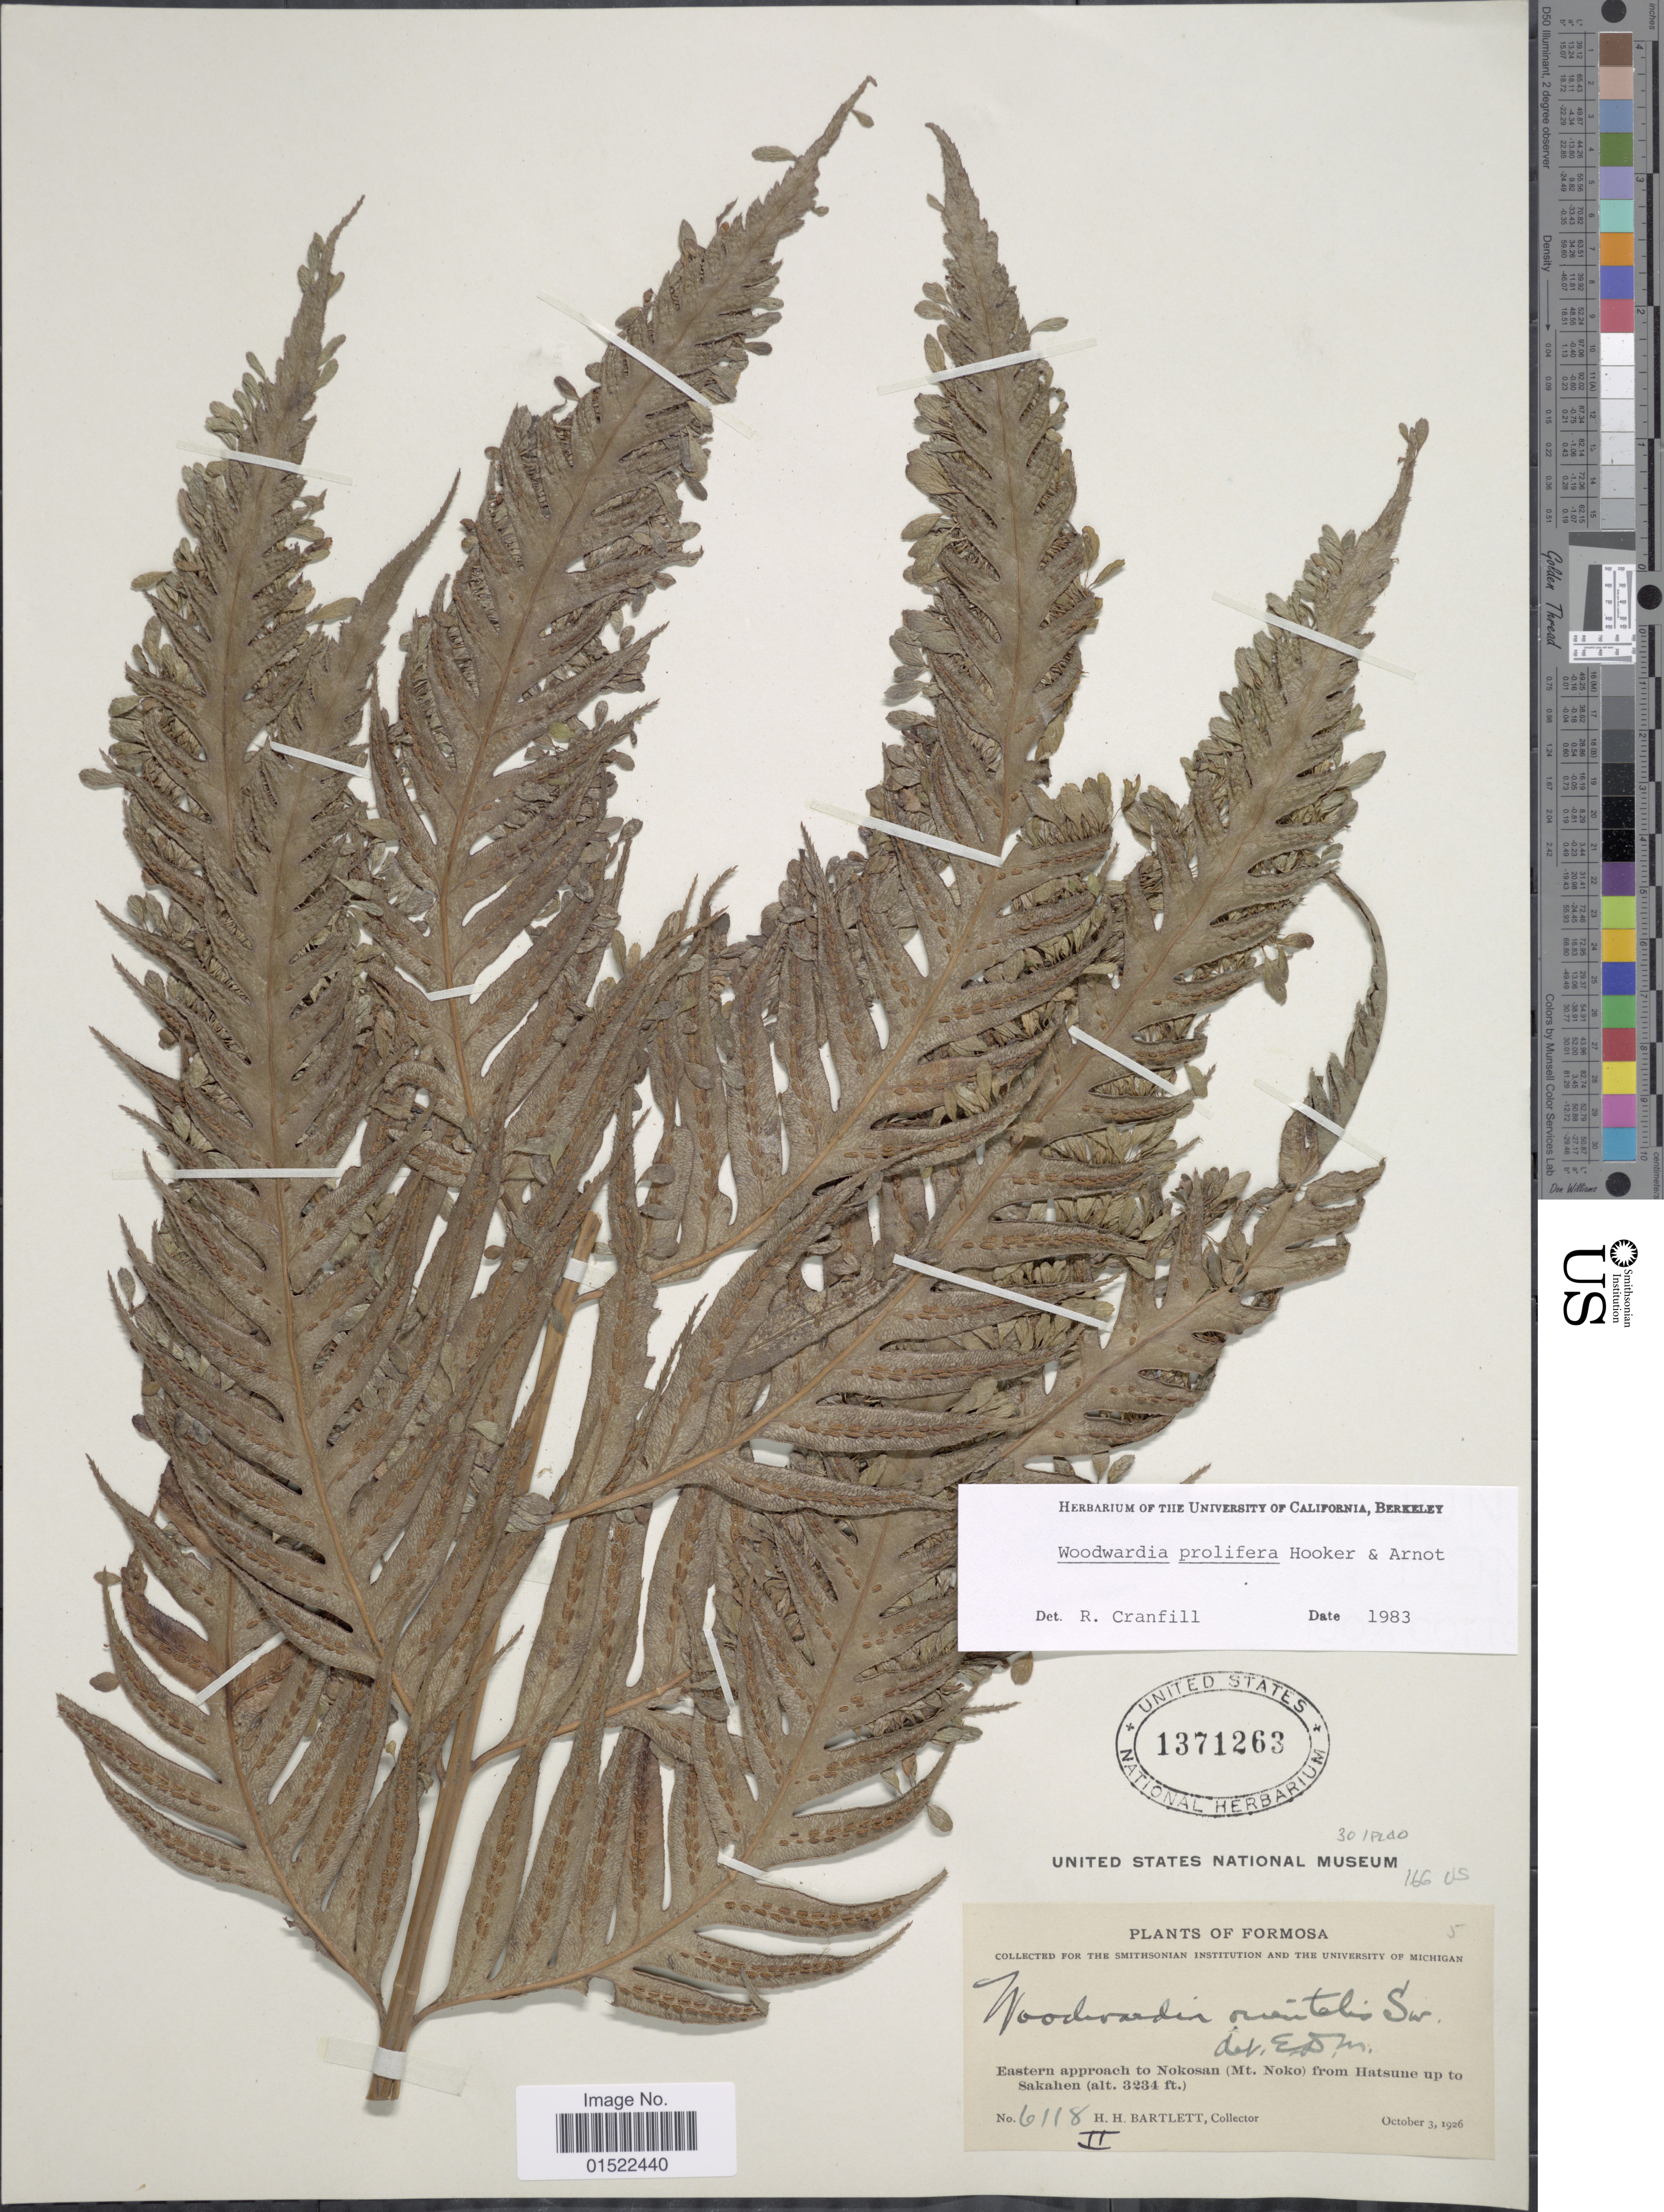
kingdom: Plantae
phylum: Tracheophyta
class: Polypodiopsida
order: Polypodiales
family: Blechnaceae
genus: Woodwardia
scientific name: Woodwardia prolifera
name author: Hook. & Arn.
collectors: H. H. Bartlett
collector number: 6118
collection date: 1926-10-03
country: Taiwan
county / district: Hualien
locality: Eastern approach to Nokosan (Mt. Noko) from Hatsune up to Sakahen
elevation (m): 986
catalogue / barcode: US 1371263